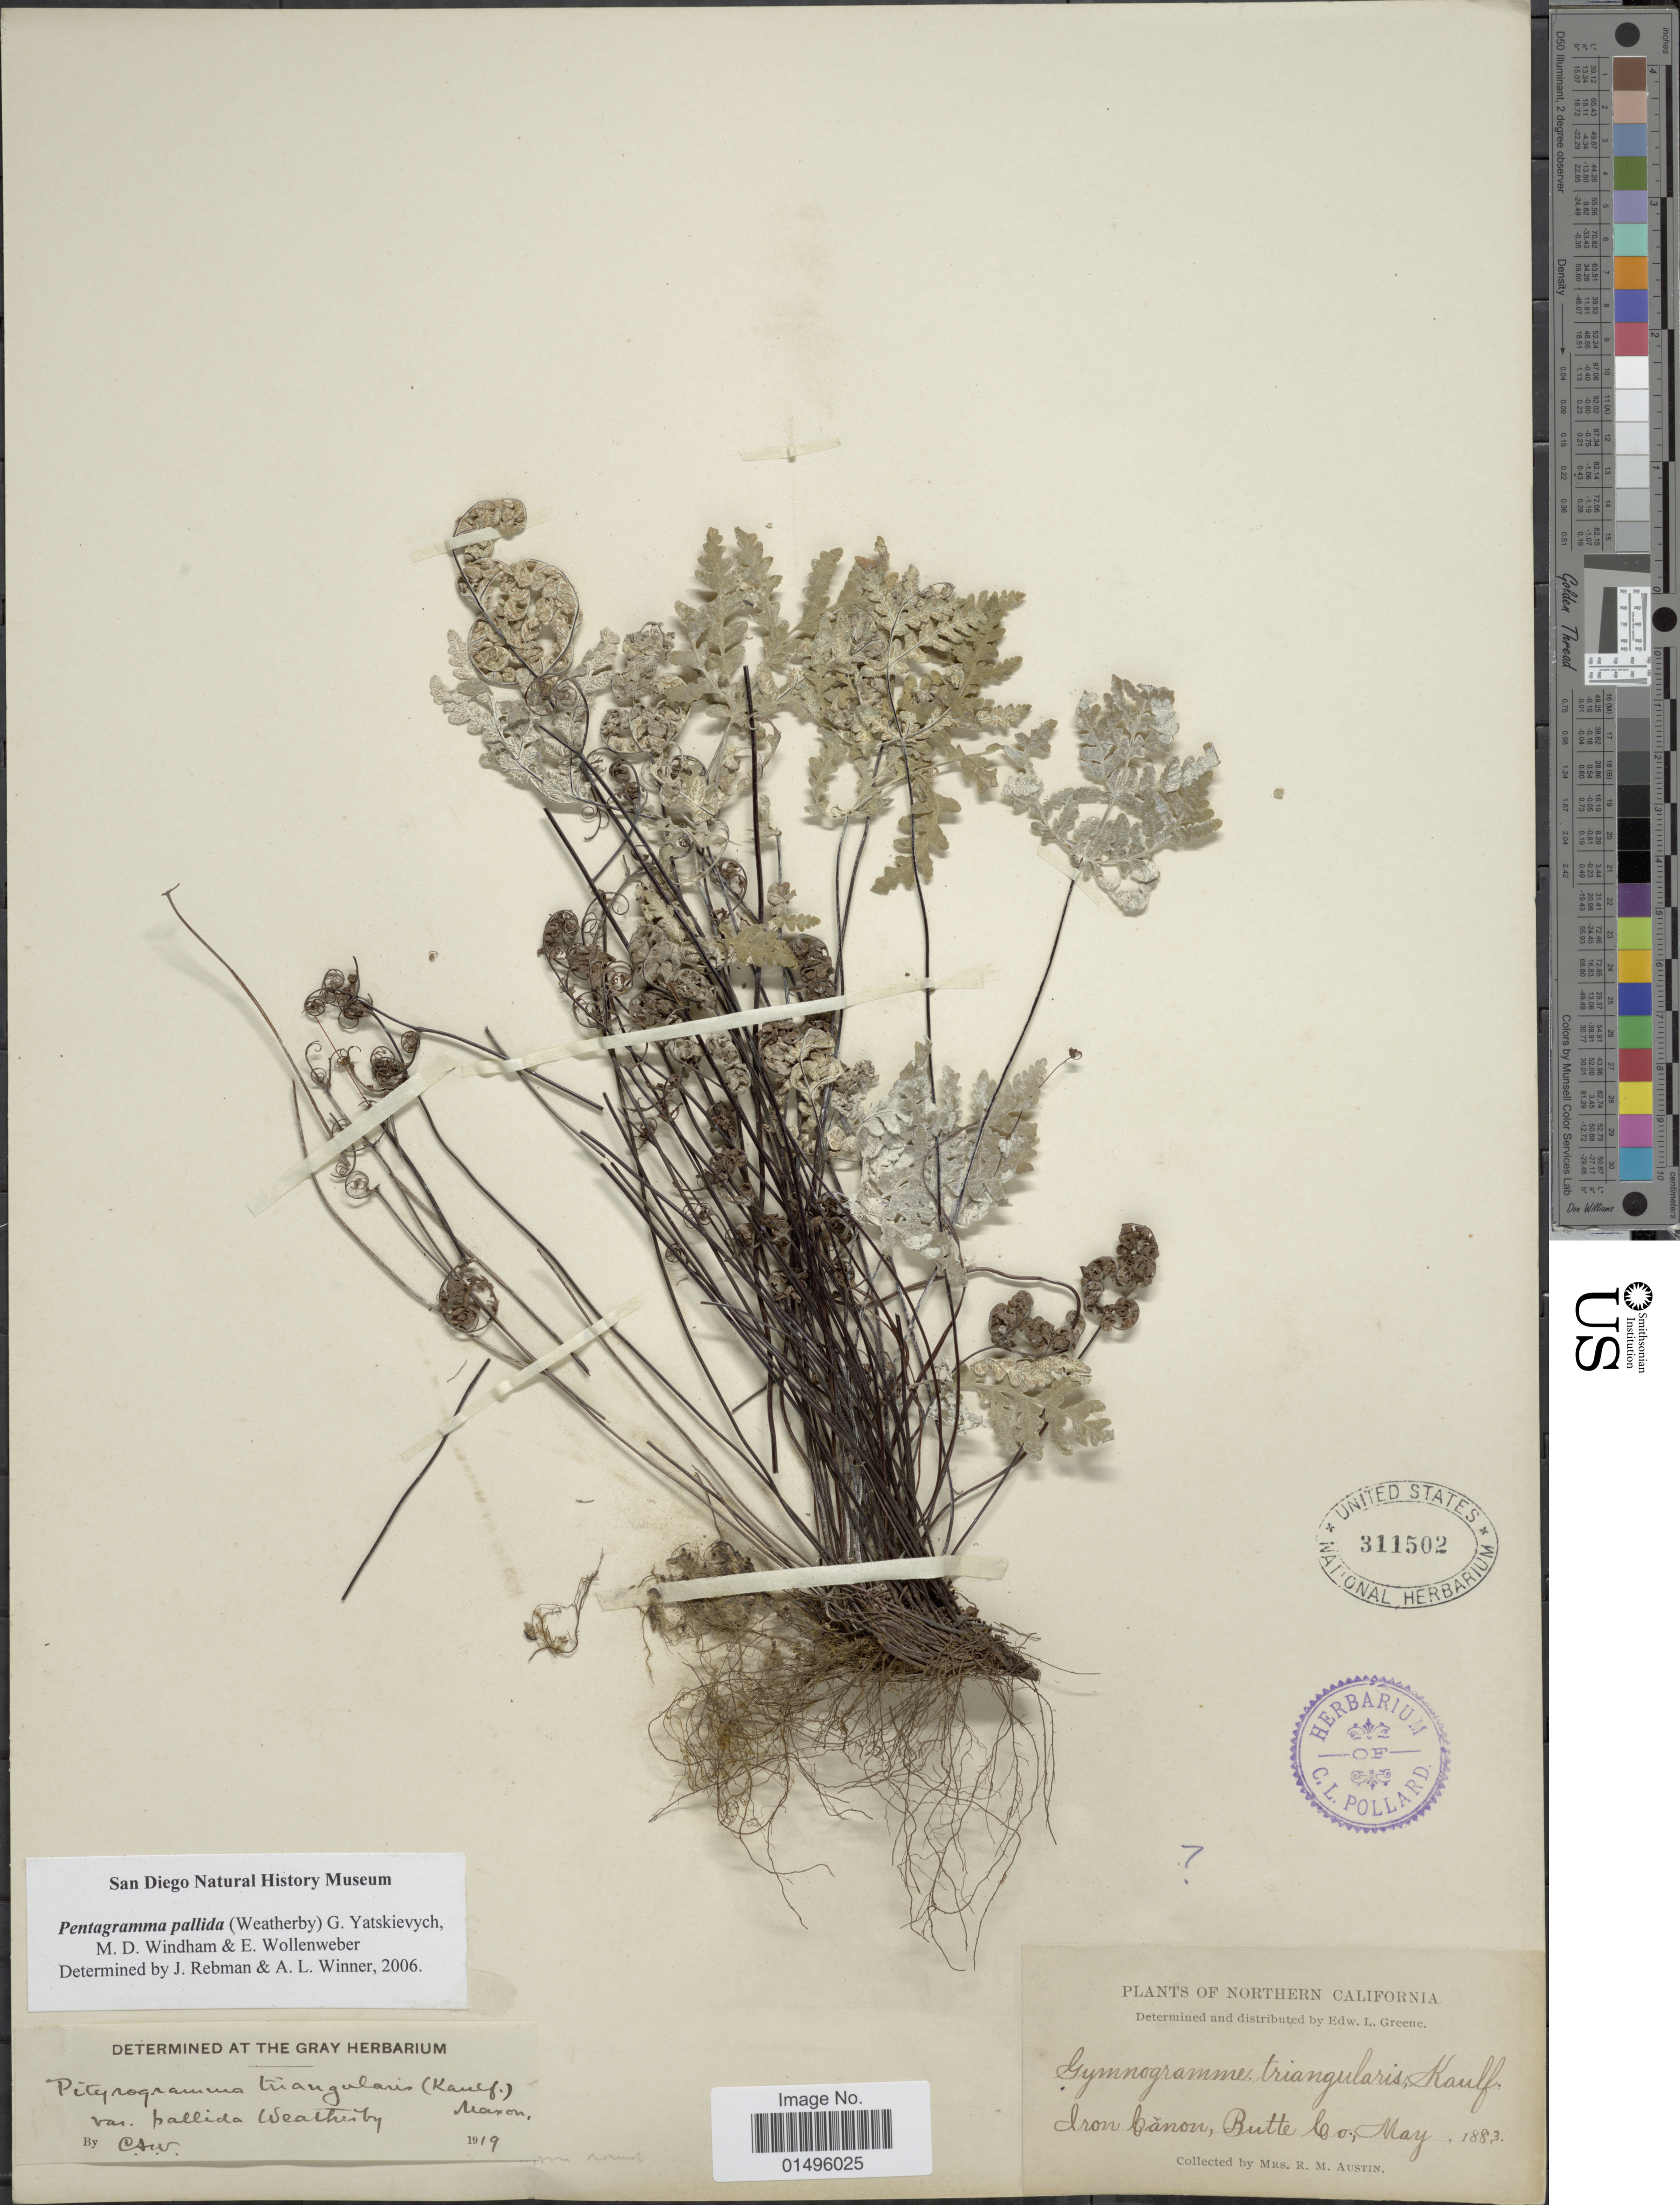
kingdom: Plantae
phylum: Tracheophyta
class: Polypodiopsida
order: Polypodiales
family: Pteridaceae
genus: Pentagramma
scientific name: Pentagramma pallida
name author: (Weath.) Yatsk. et al.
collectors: R. Austin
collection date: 1883-05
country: United States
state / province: California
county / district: Butte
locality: Northern California, Iron Canon, Butte Co.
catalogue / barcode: US 311502